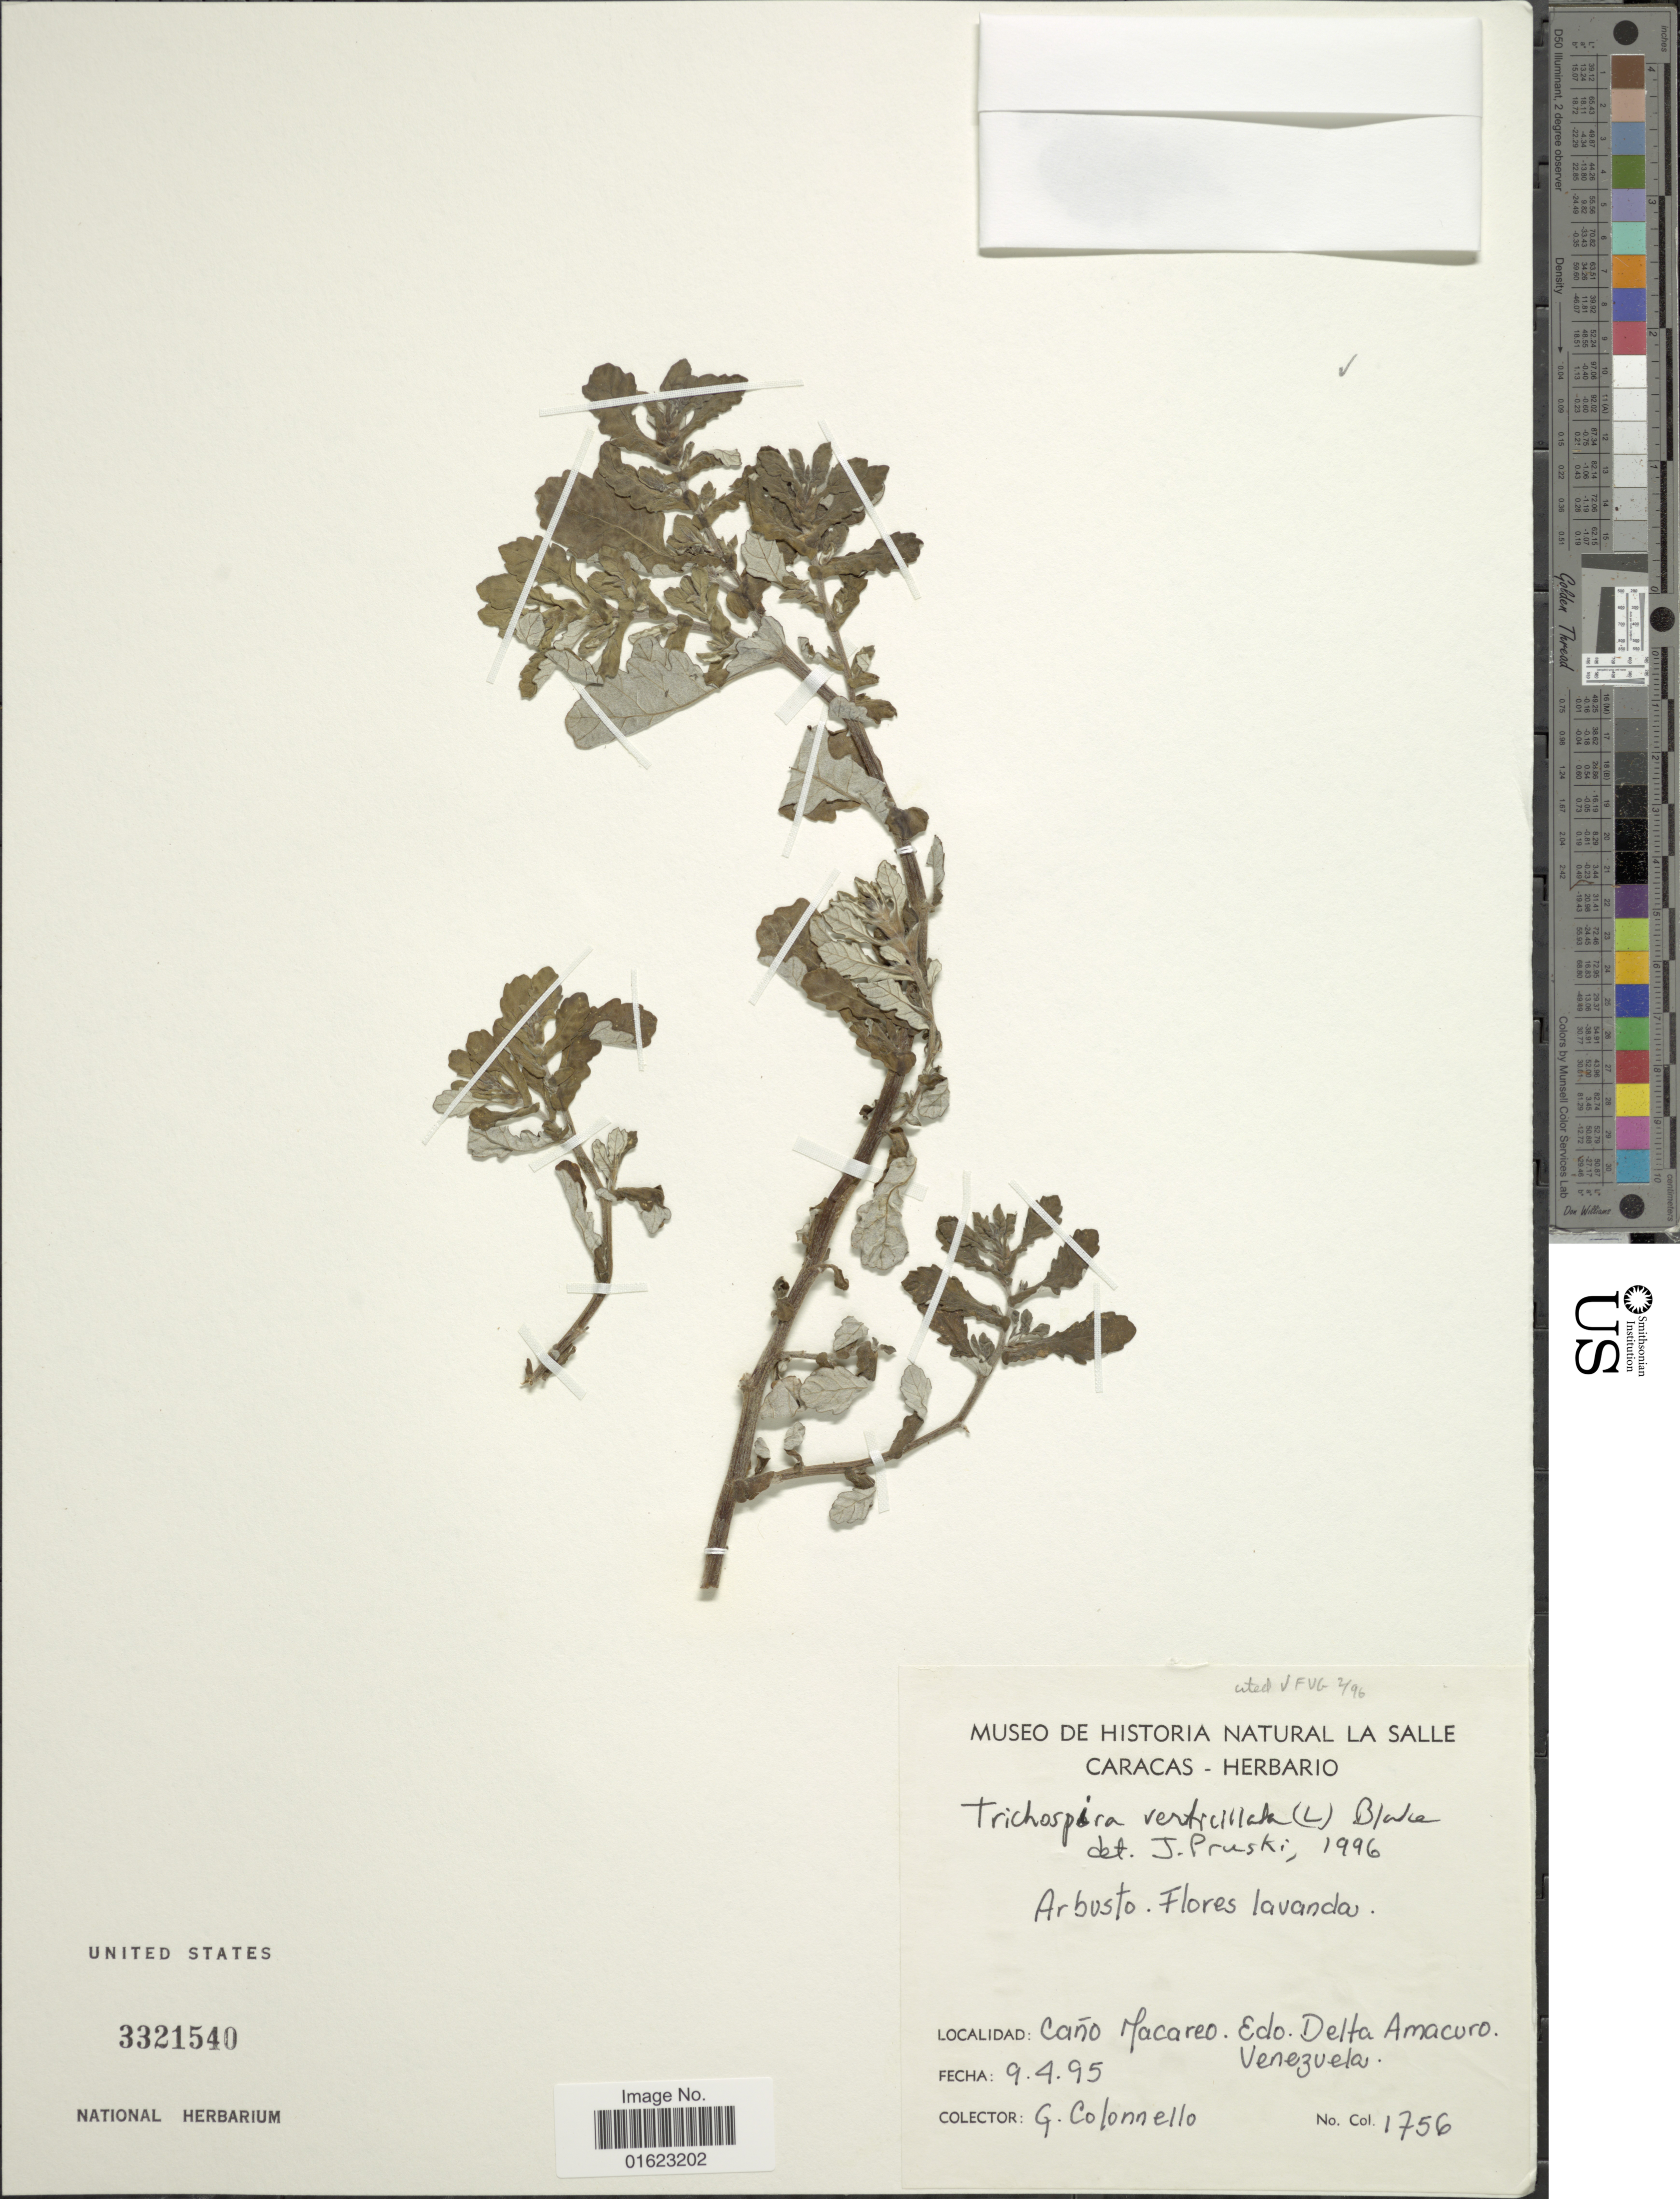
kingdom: Plantae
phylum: Tracheophyta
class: Magnoliopsida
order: Asterales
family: Asteraceae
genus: Trichospira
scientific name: Trichospira verticillata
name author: (L.) S.F. Blake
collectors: G. Colonnello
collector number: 1756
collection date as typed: Transcribed d/m/y: 9/4/95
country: Venezuela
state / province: Delta Amacuro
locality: Cano Macareo, Edo. Delta Amacuro, Venezuela.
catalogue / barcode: US 3321540